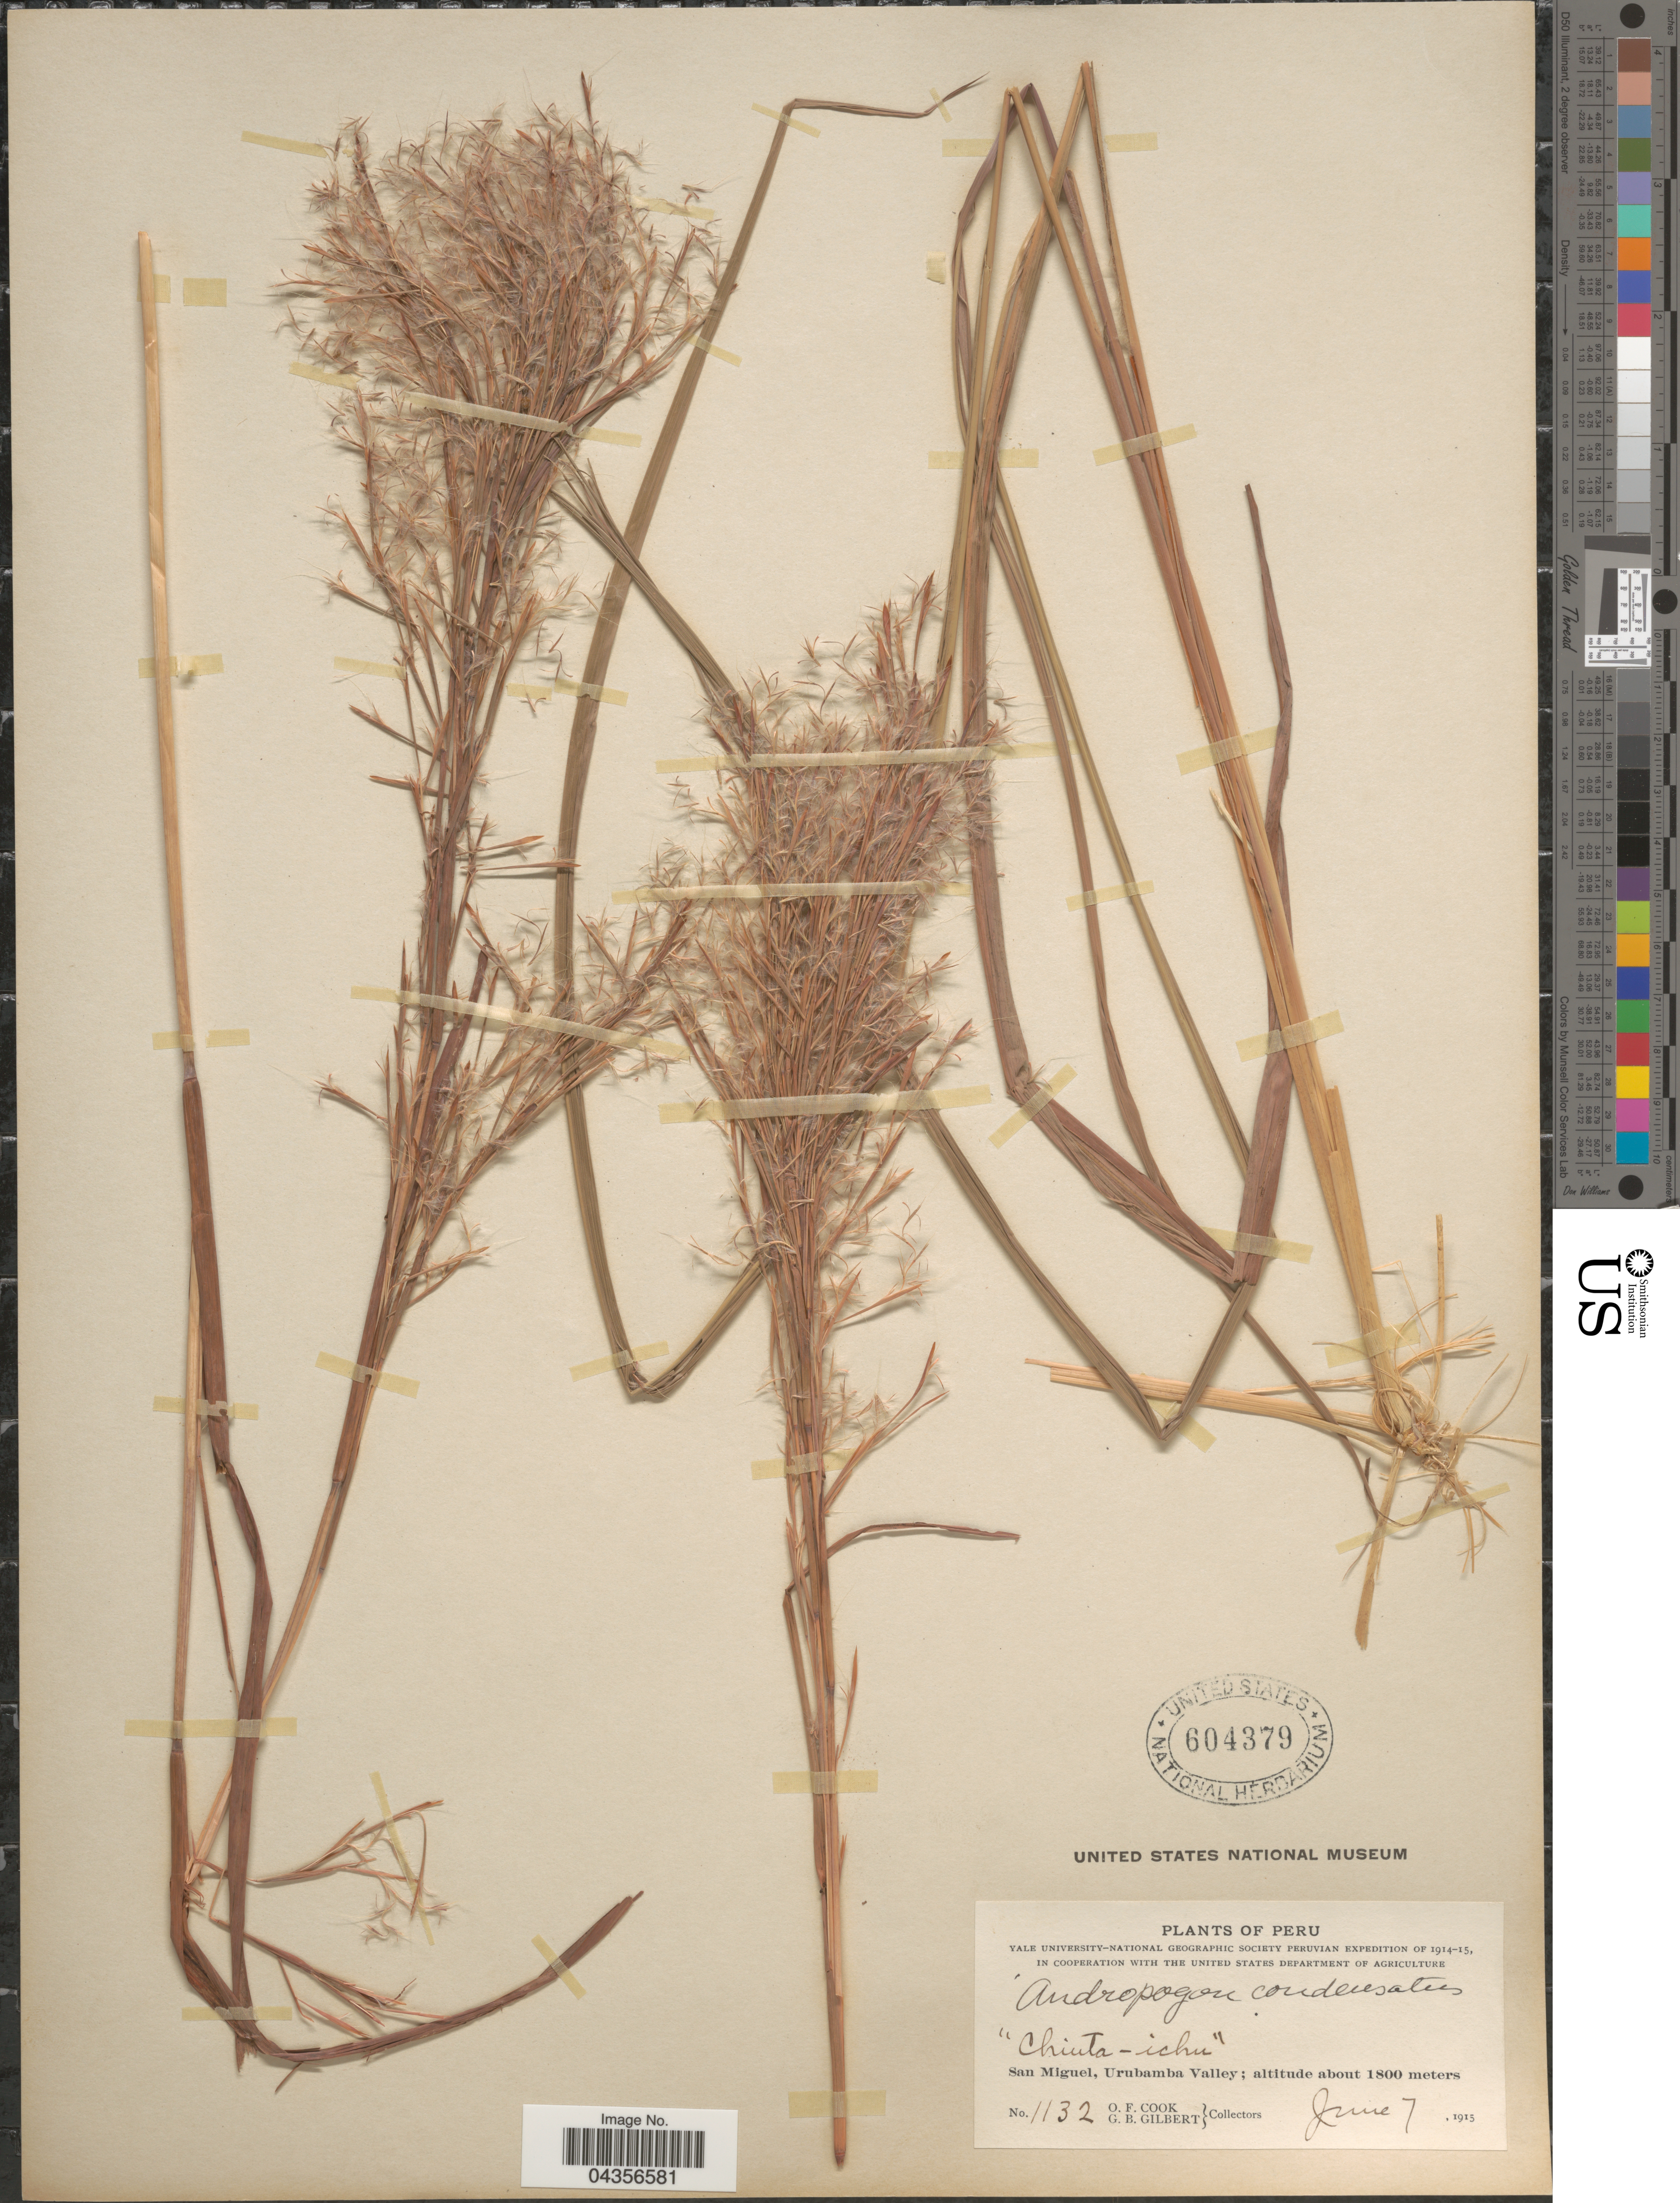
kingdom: Plantae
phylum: Tracheophyta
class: Liliopsida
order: Poales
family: Poaceae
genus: Schizachyrium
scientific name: Schizachyrium microstachyum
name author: (Desv. ex Ham.) Roseng. et al.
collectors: O. F. Cook & G. B. Gilbert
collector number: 1132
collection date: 1915-06-07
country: Peru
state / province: Cusco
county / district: Urubamba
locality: San Miguel, Urubamba Valley.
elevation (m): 1800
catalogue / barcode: US 604379